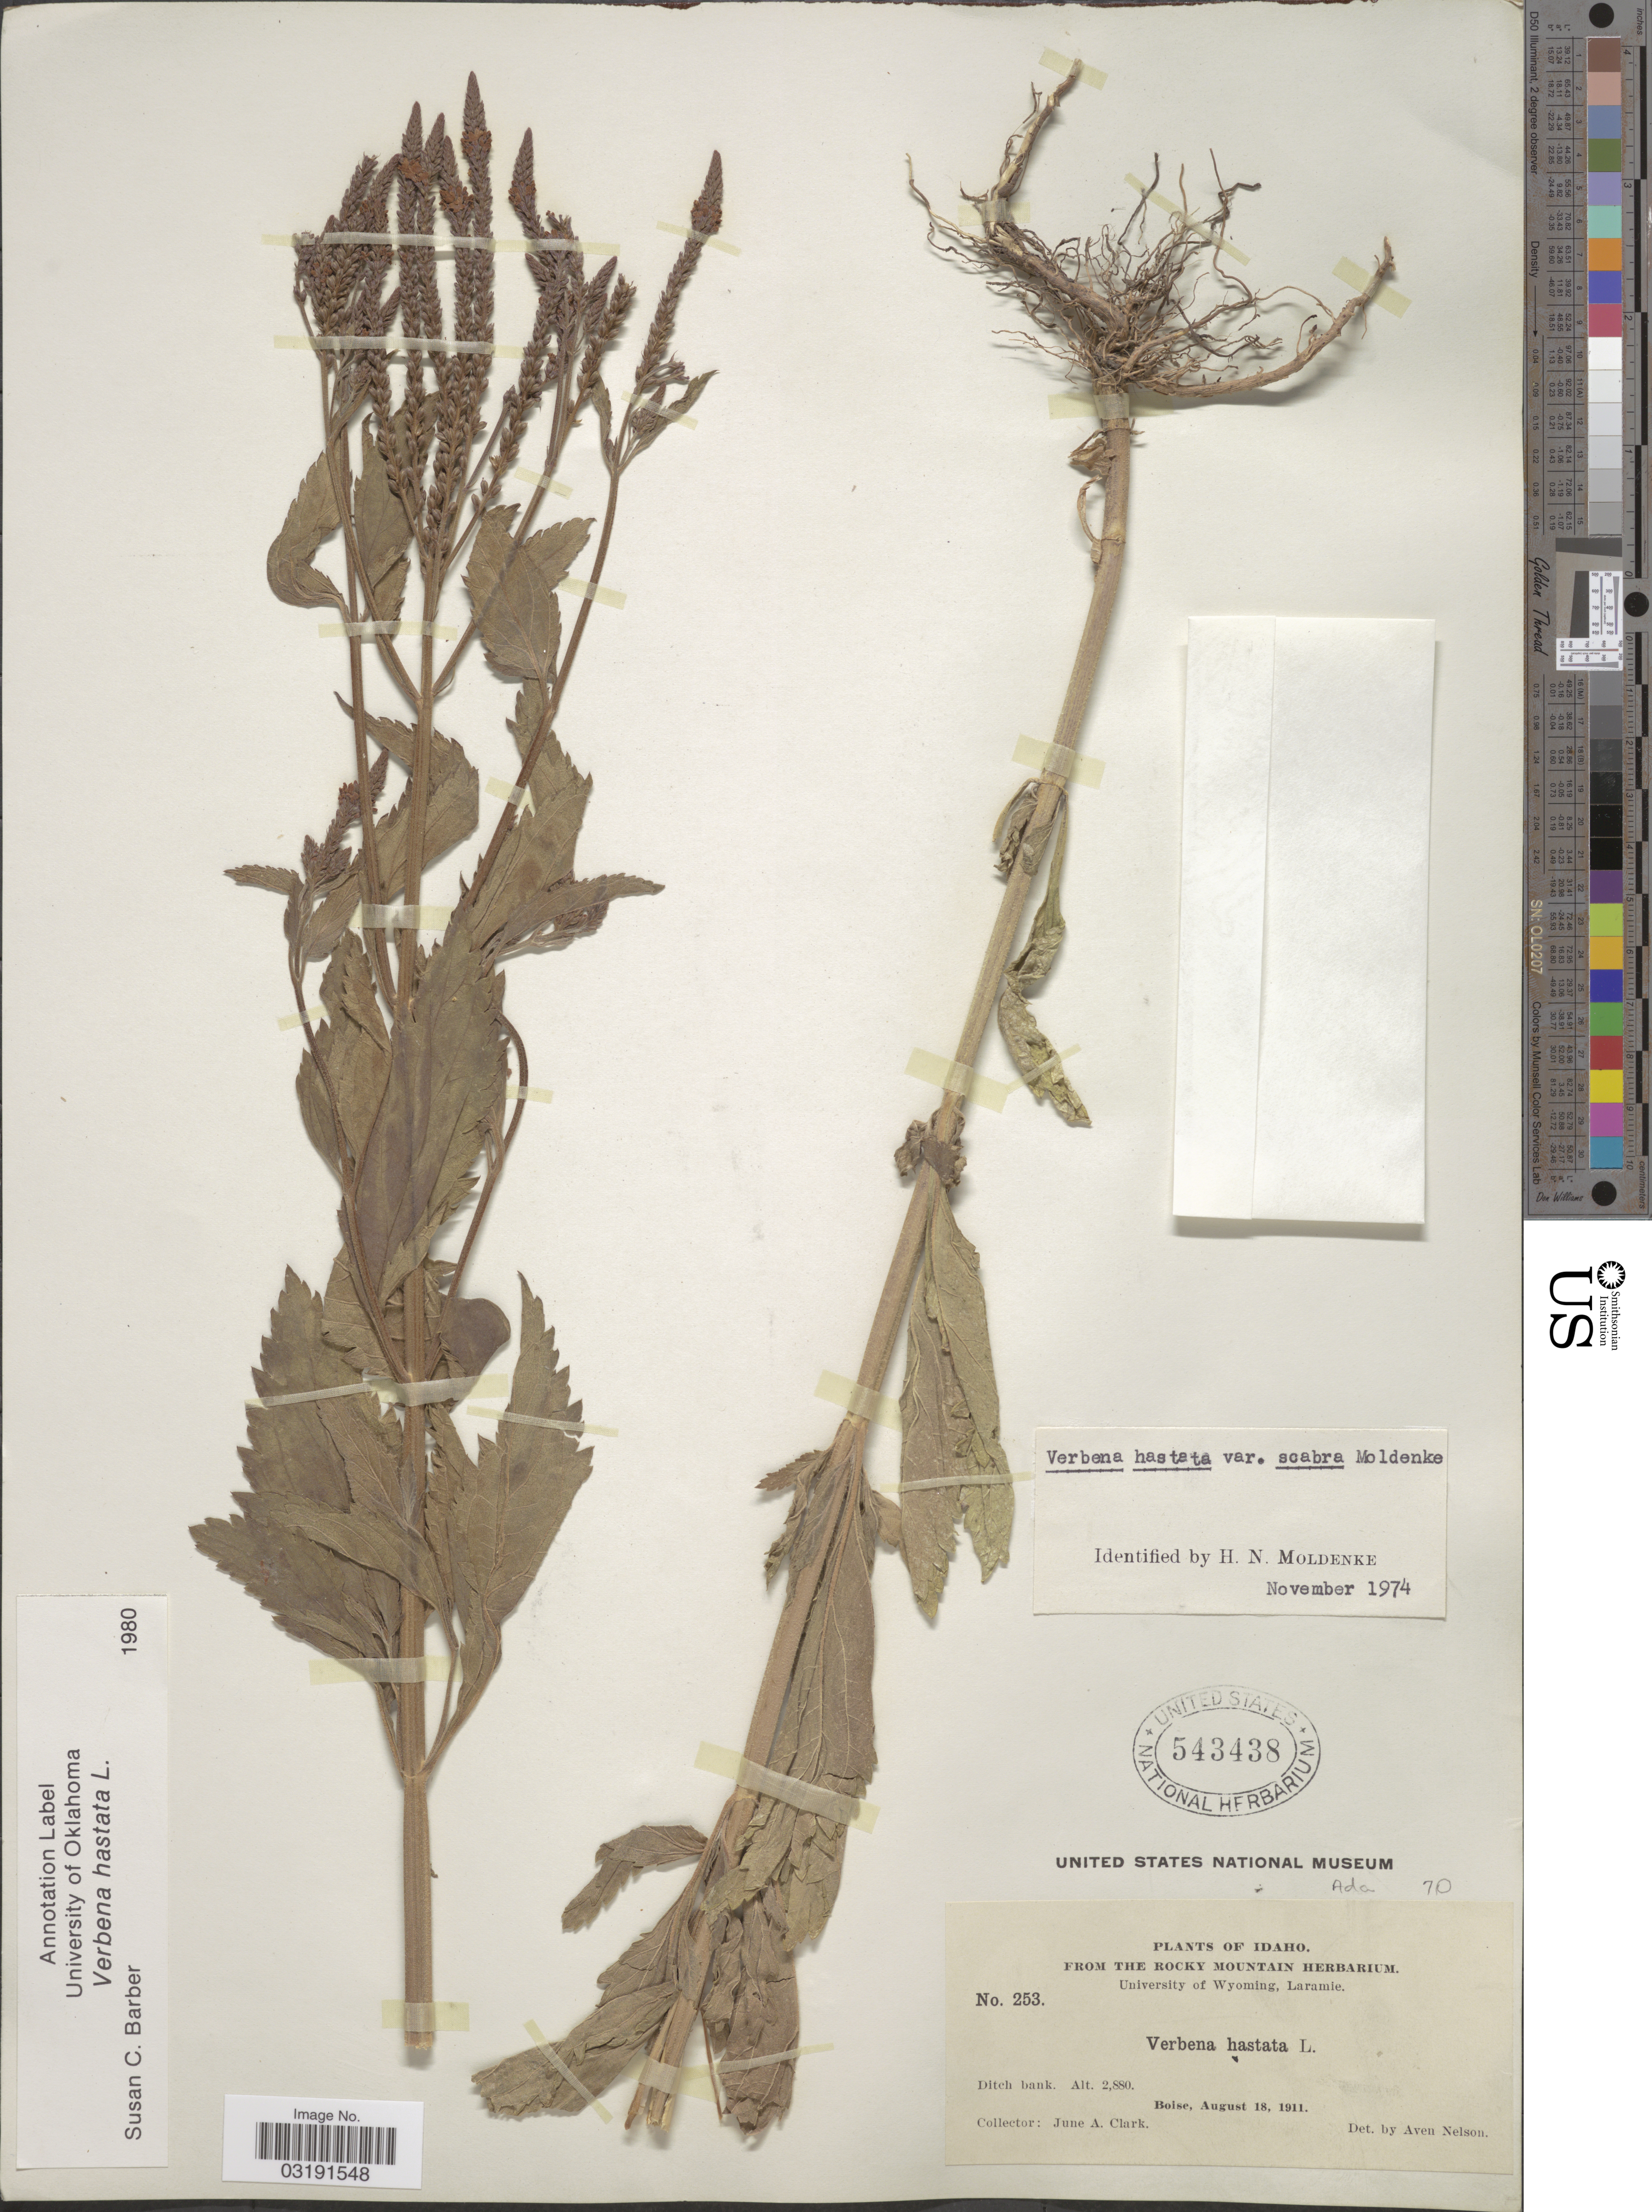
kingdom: Plantae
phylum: Tracheophyta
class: Magnoliopsida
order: Lamiales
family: Verbenaceae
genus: Verbena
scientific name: Verbena hastata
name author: L.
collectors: J. A. Clark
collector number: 253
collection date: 1911-08-18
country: United States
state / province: Idaho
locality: Boise.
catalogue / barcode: US 543438